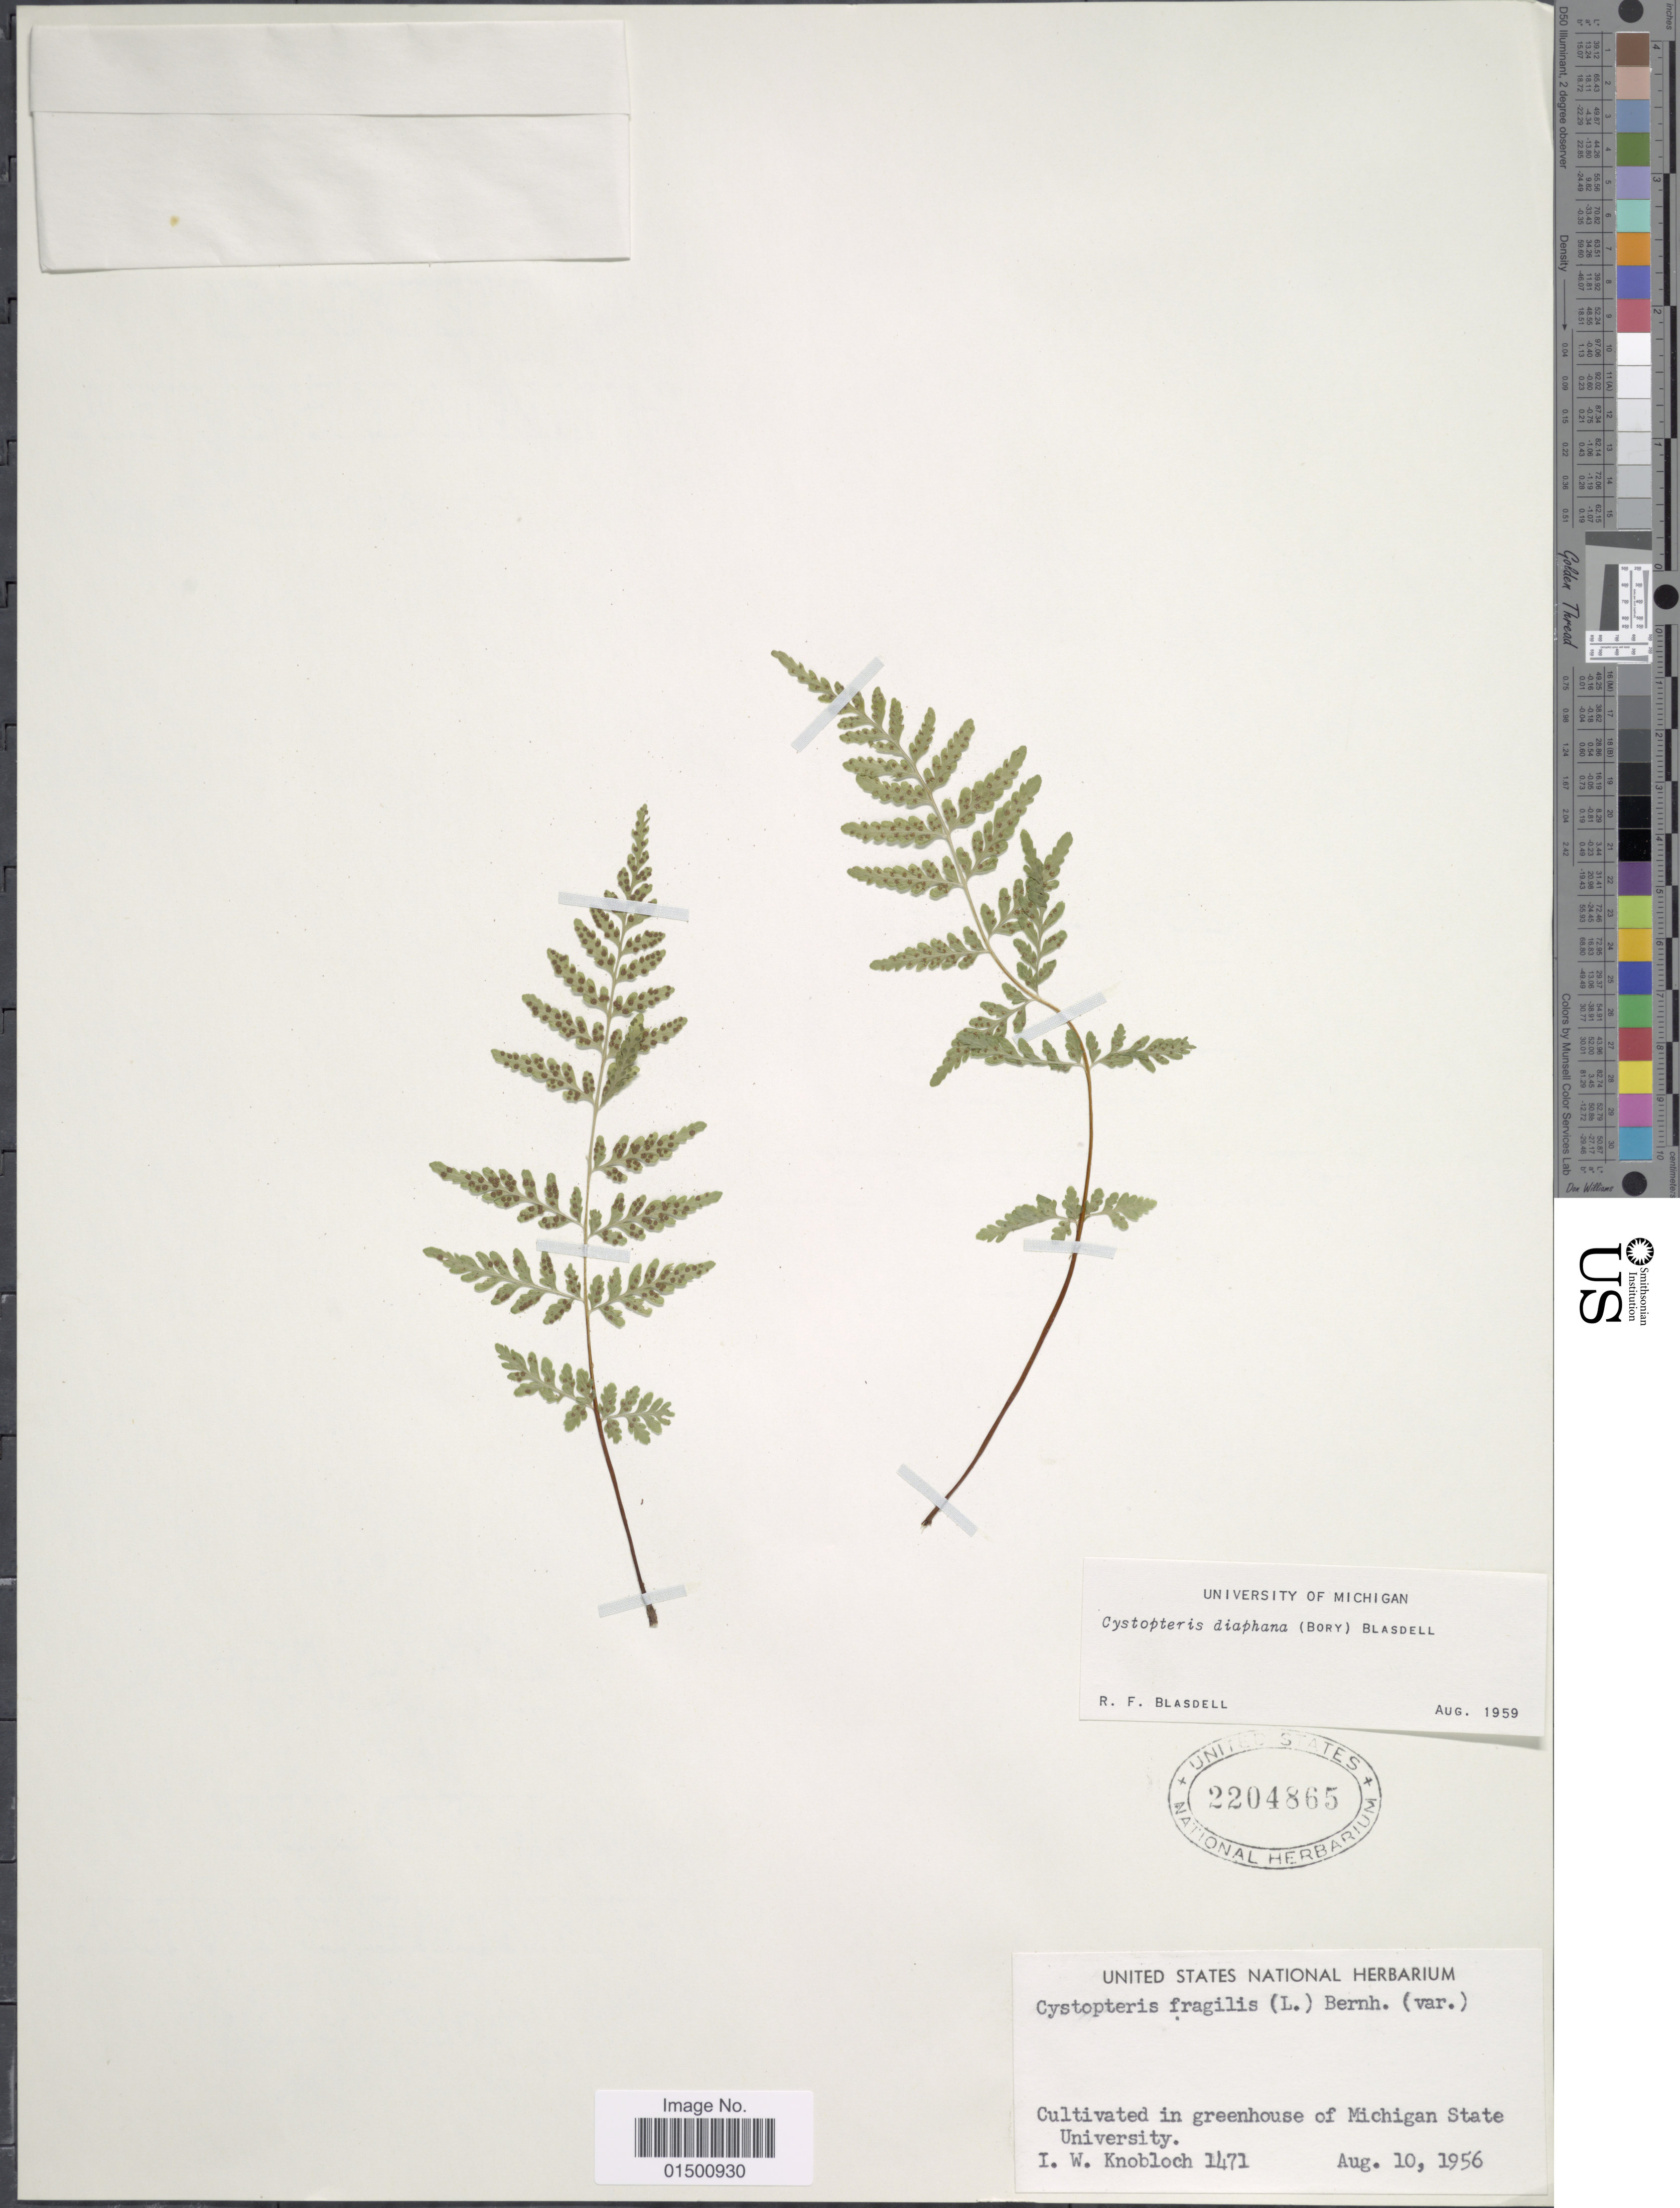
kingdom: Plantae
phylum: Tracheophyta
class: Polypodiopsida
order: Polypodiales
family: Cystopteridaceae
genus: Cystopteris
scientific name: Cystopteris fragilis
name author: (L.) Bernh.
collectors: I. W. Knobloch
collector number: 1471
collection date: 1956-08-10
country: United States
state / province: Michigan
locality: Greenhouse of Michigan state University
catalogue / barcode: US 2204865